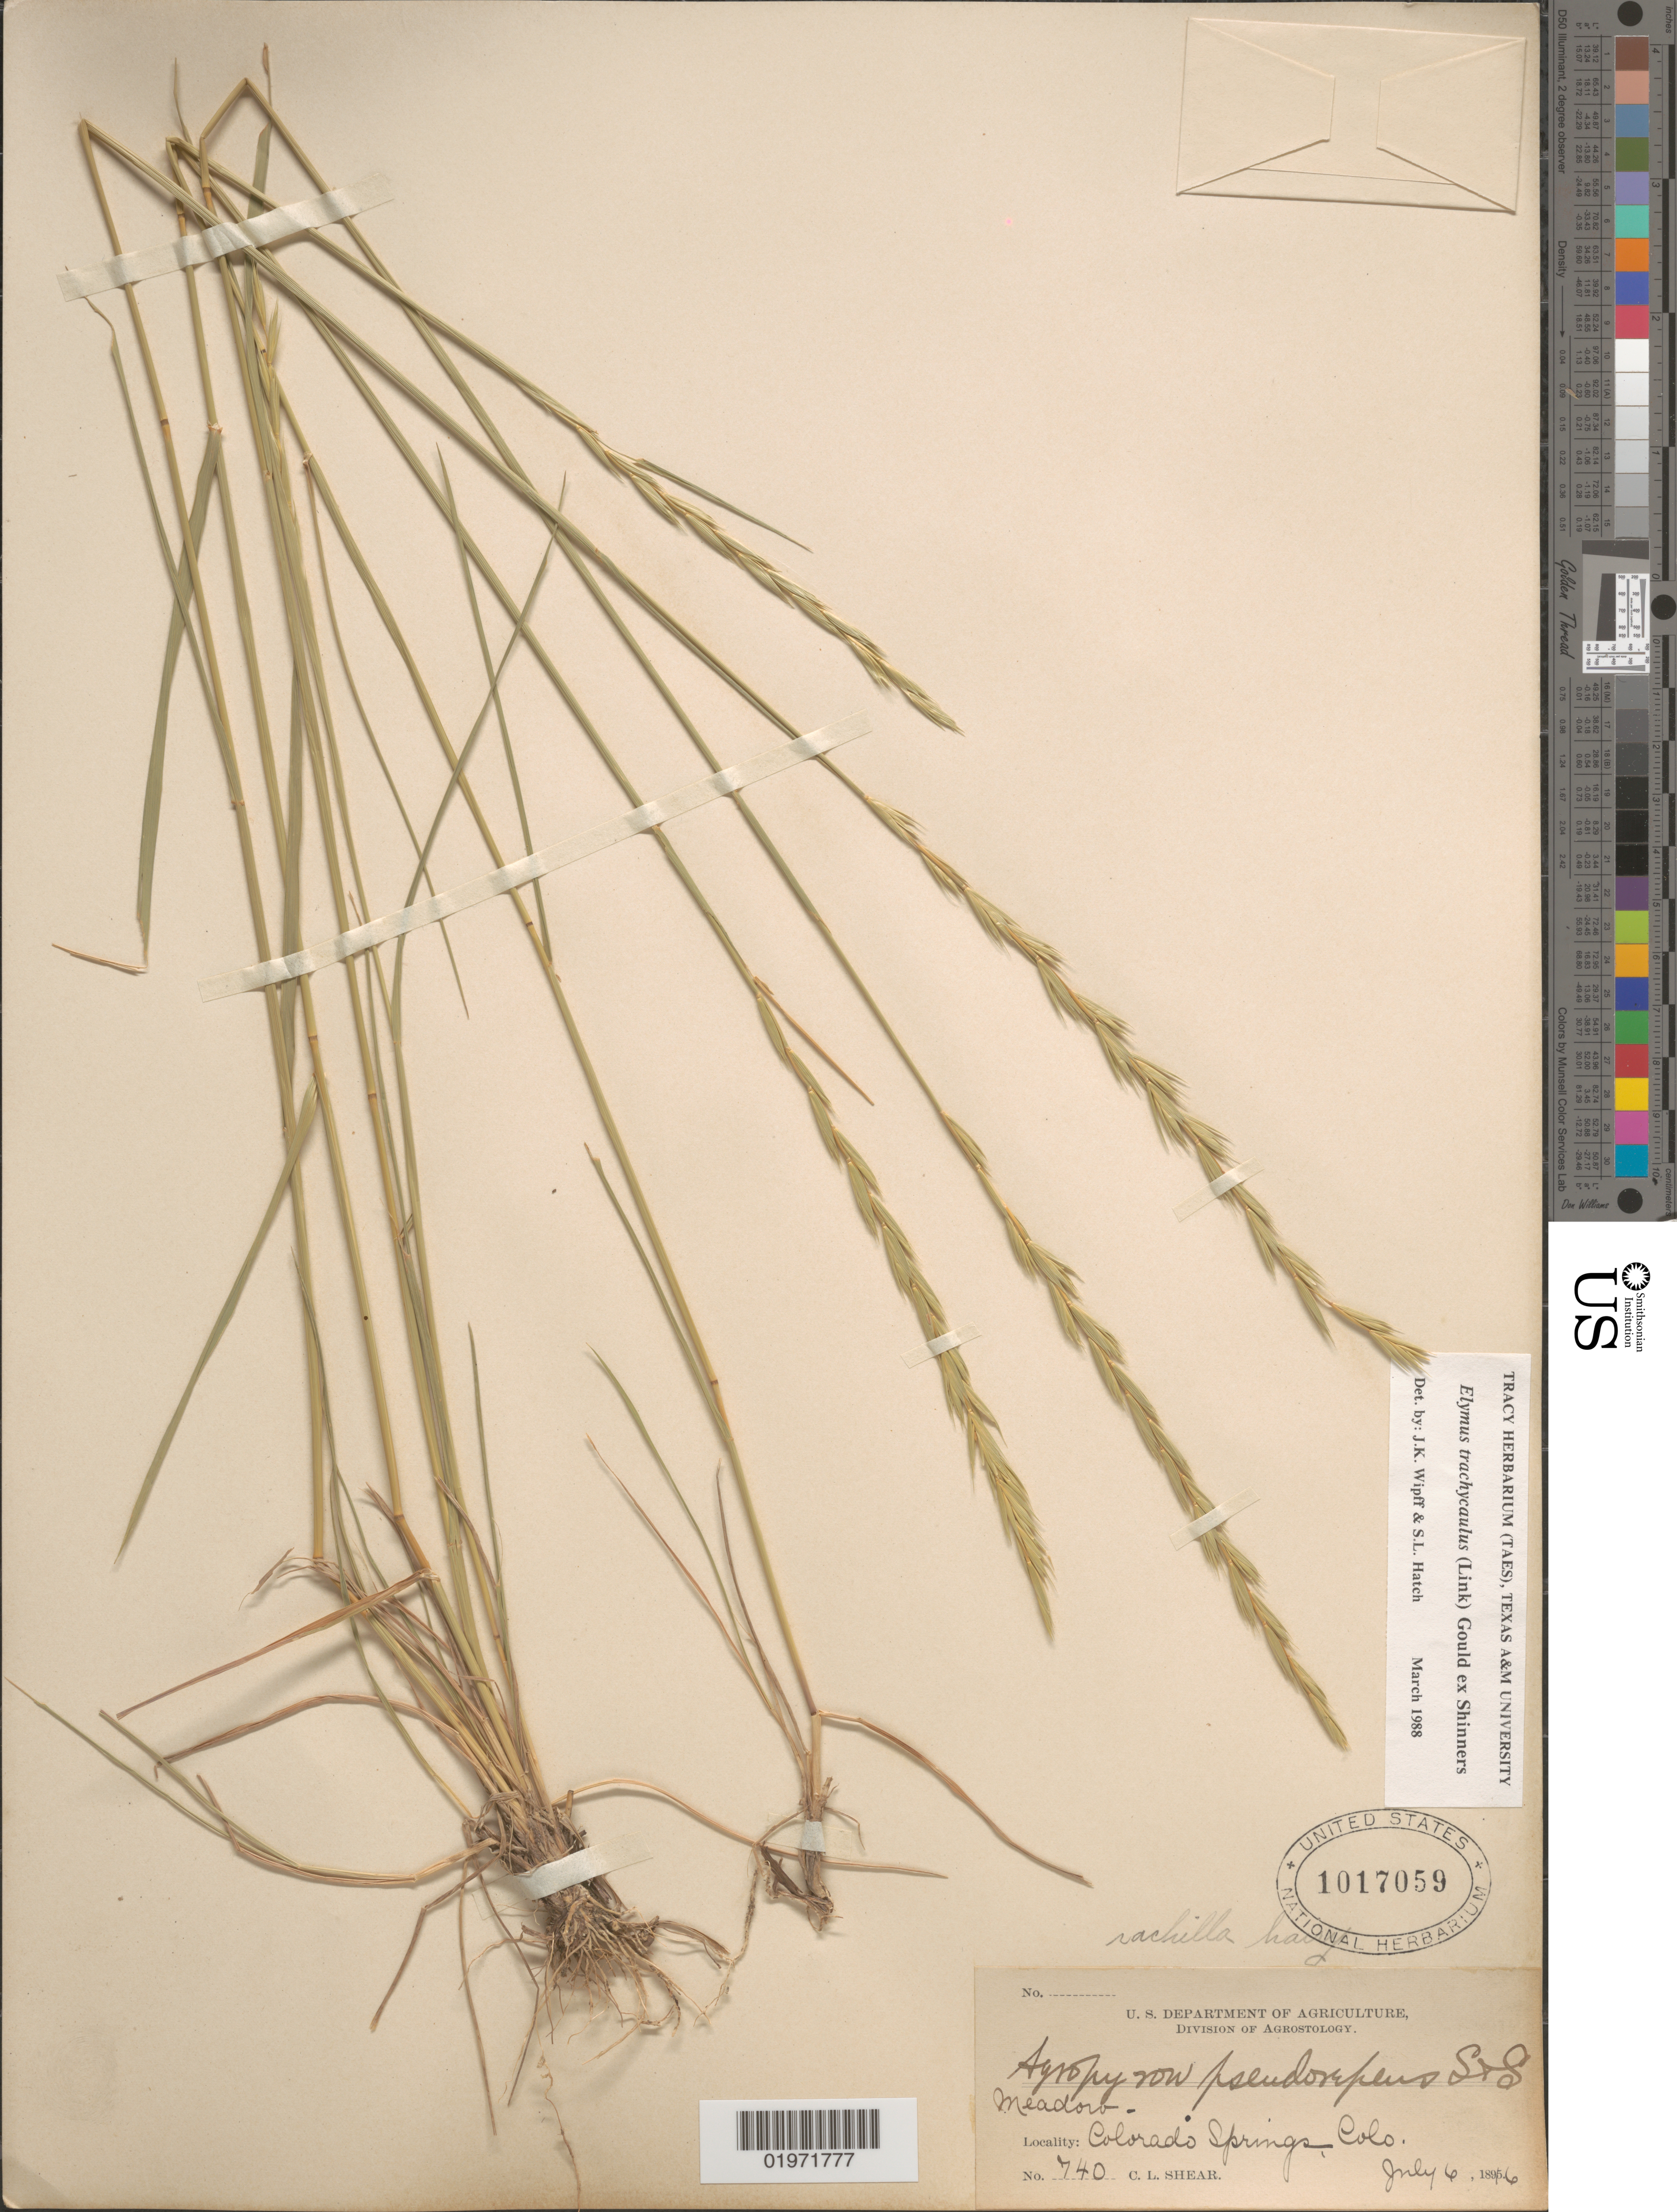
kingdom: Plantae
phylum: Tracheophyta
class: Liliopsida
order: Poales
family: Poaceae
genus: Elymus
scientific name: Elymus trachycaulus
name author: (Link) Gould ex Shinners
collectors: C. L. Shear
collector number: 740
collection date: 1896-07-06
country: United States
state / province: Colorado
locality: Meadow. Colorado Springs.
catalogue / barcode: US 1017059